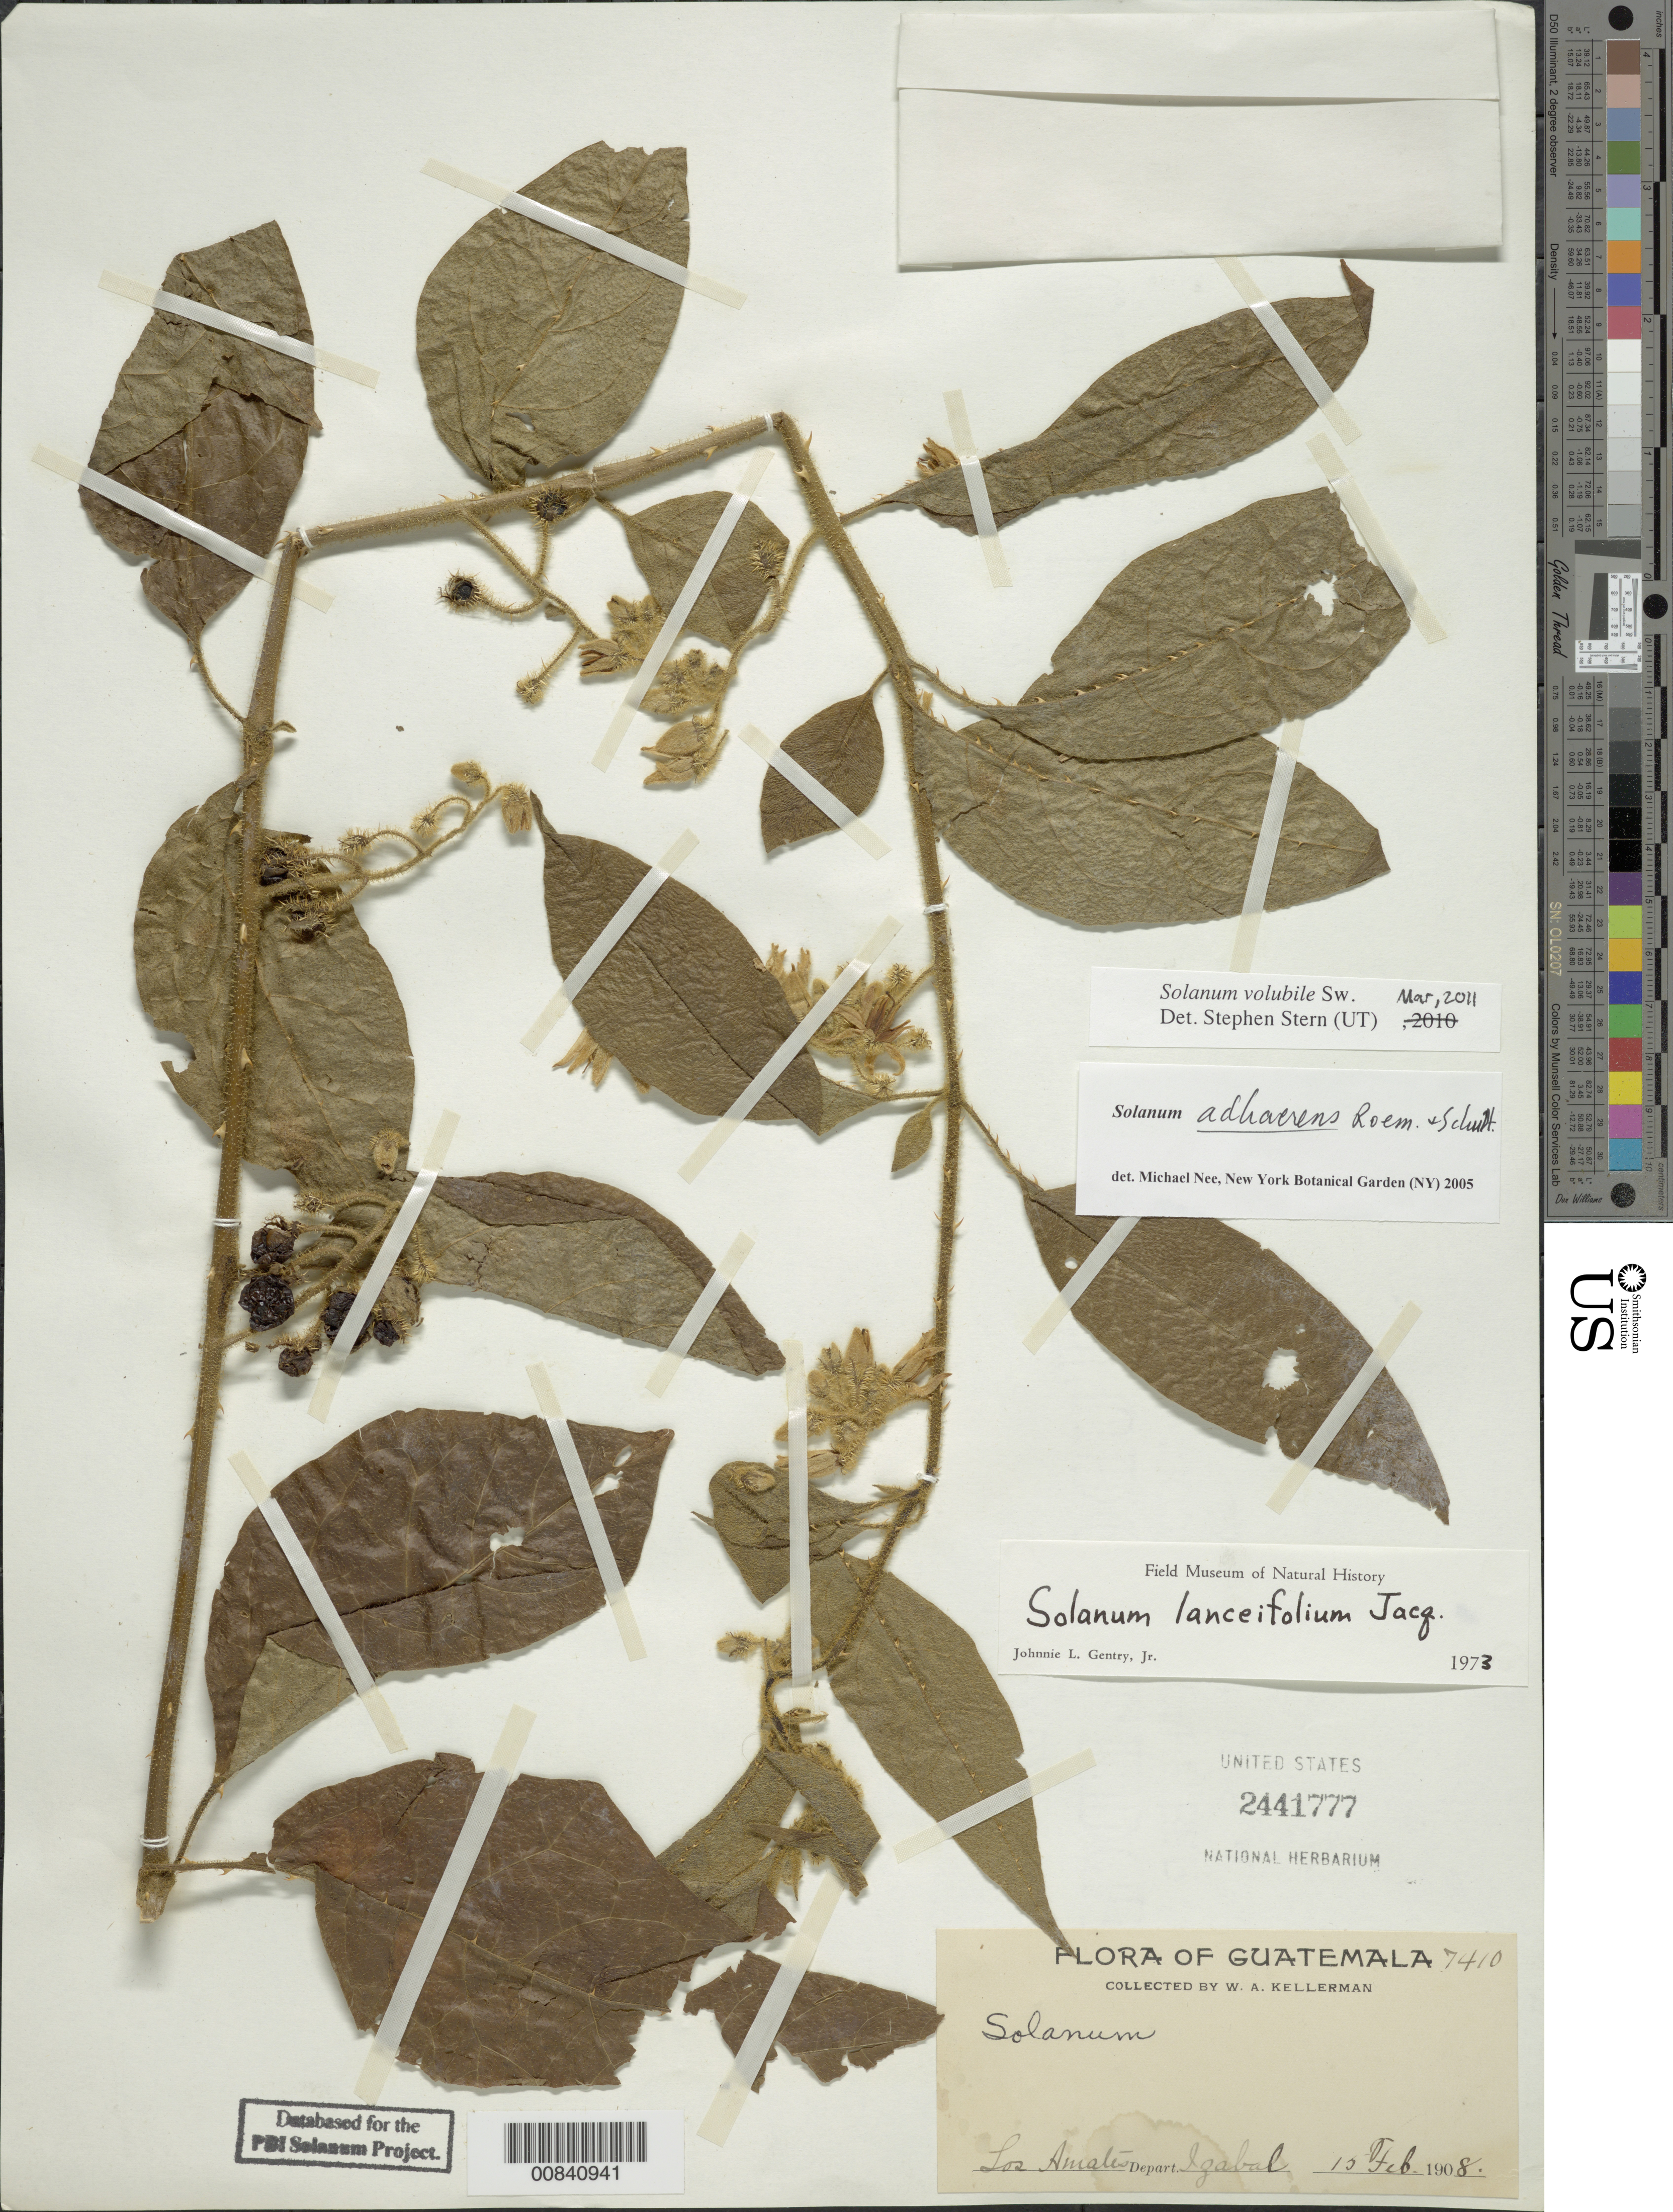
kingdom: Plantae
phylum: Tracheophyta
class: Magnoliopsida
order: Solanales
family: Solanaceae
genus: Solanum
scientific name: Solanum adhaerens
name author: Roem. & Schult.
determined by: Nee, Michael H.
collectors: W. A. Kellerman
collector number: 7410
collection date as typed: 15 Feb 1908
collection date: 1908-02-15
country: Guatemala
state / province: Izabal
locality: Los Amales.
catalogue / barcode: US 2441777